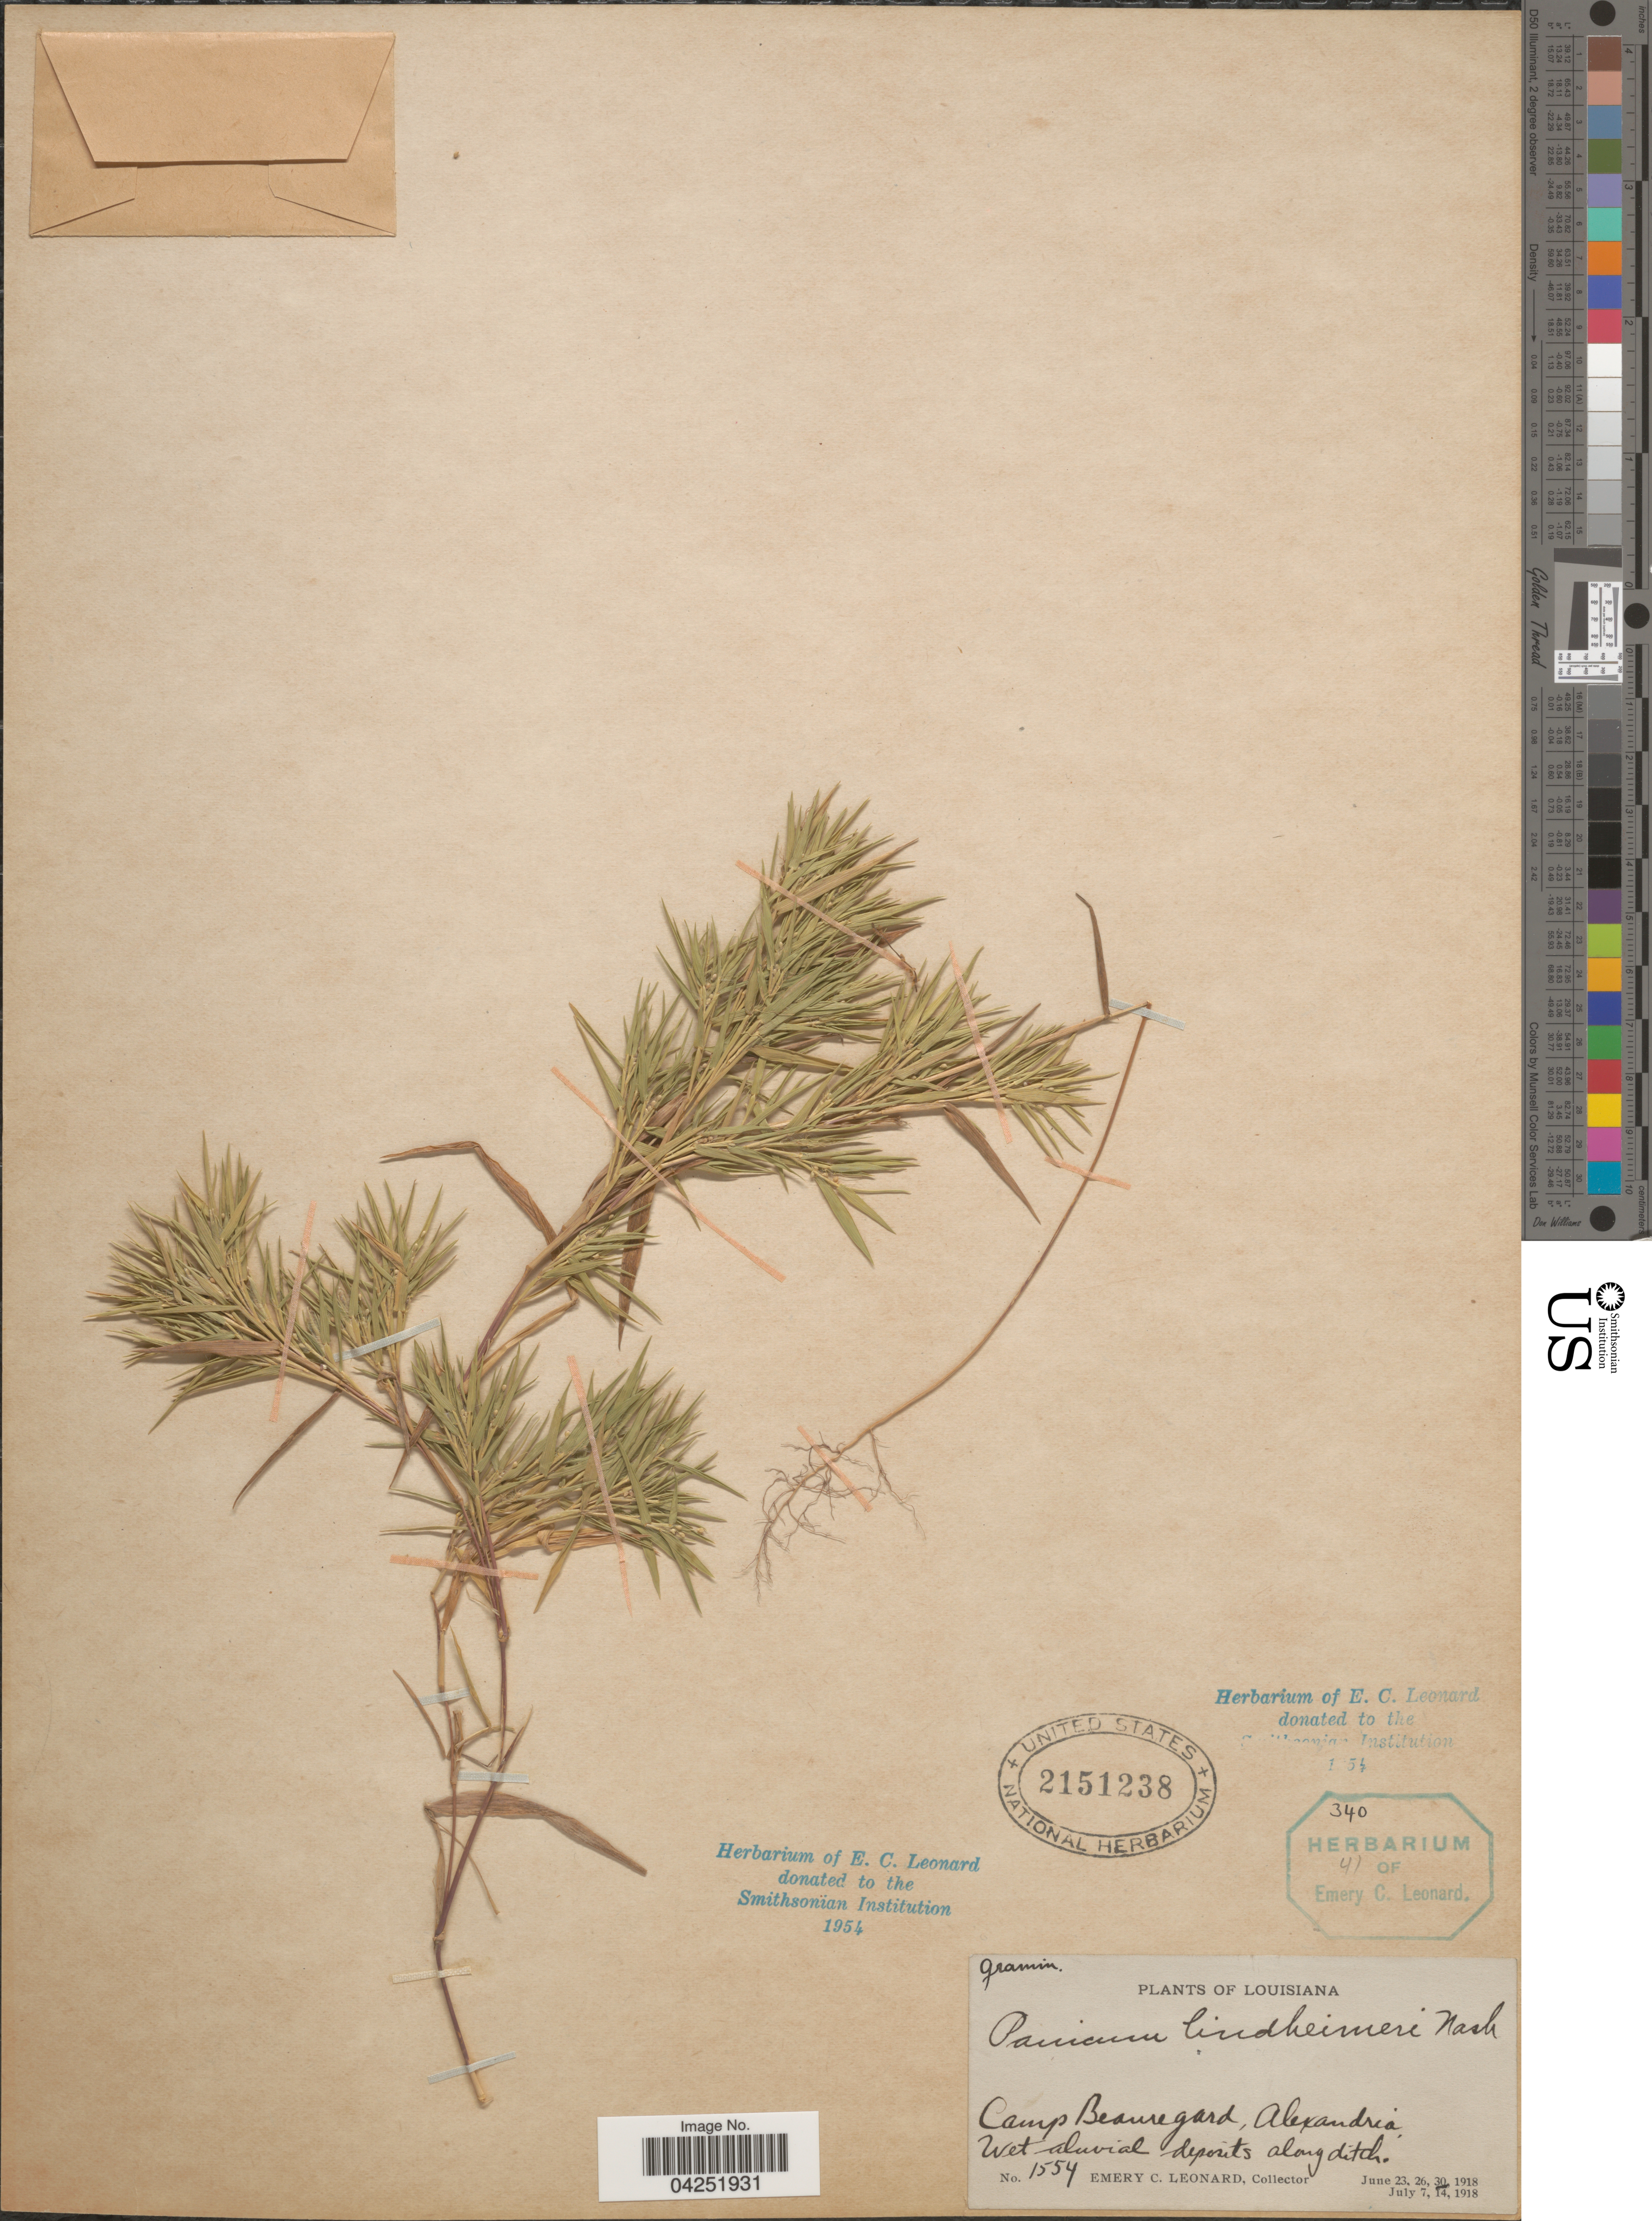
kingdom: Plantae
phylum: Tracheophyta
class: Liliopsida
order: Poales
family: Poaceae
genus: Dichanthelium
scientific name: Dichanthelium acuminatum var. lindheimeri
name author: (Nash) Gould & C.A. Clark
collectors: E. C. Leonard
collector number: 1554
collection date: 1918-06-30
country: United States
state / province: Texas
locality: Camp Beauregard, Alexandria. Wet aluvial deposits along ditch.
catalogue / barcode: US 2151238